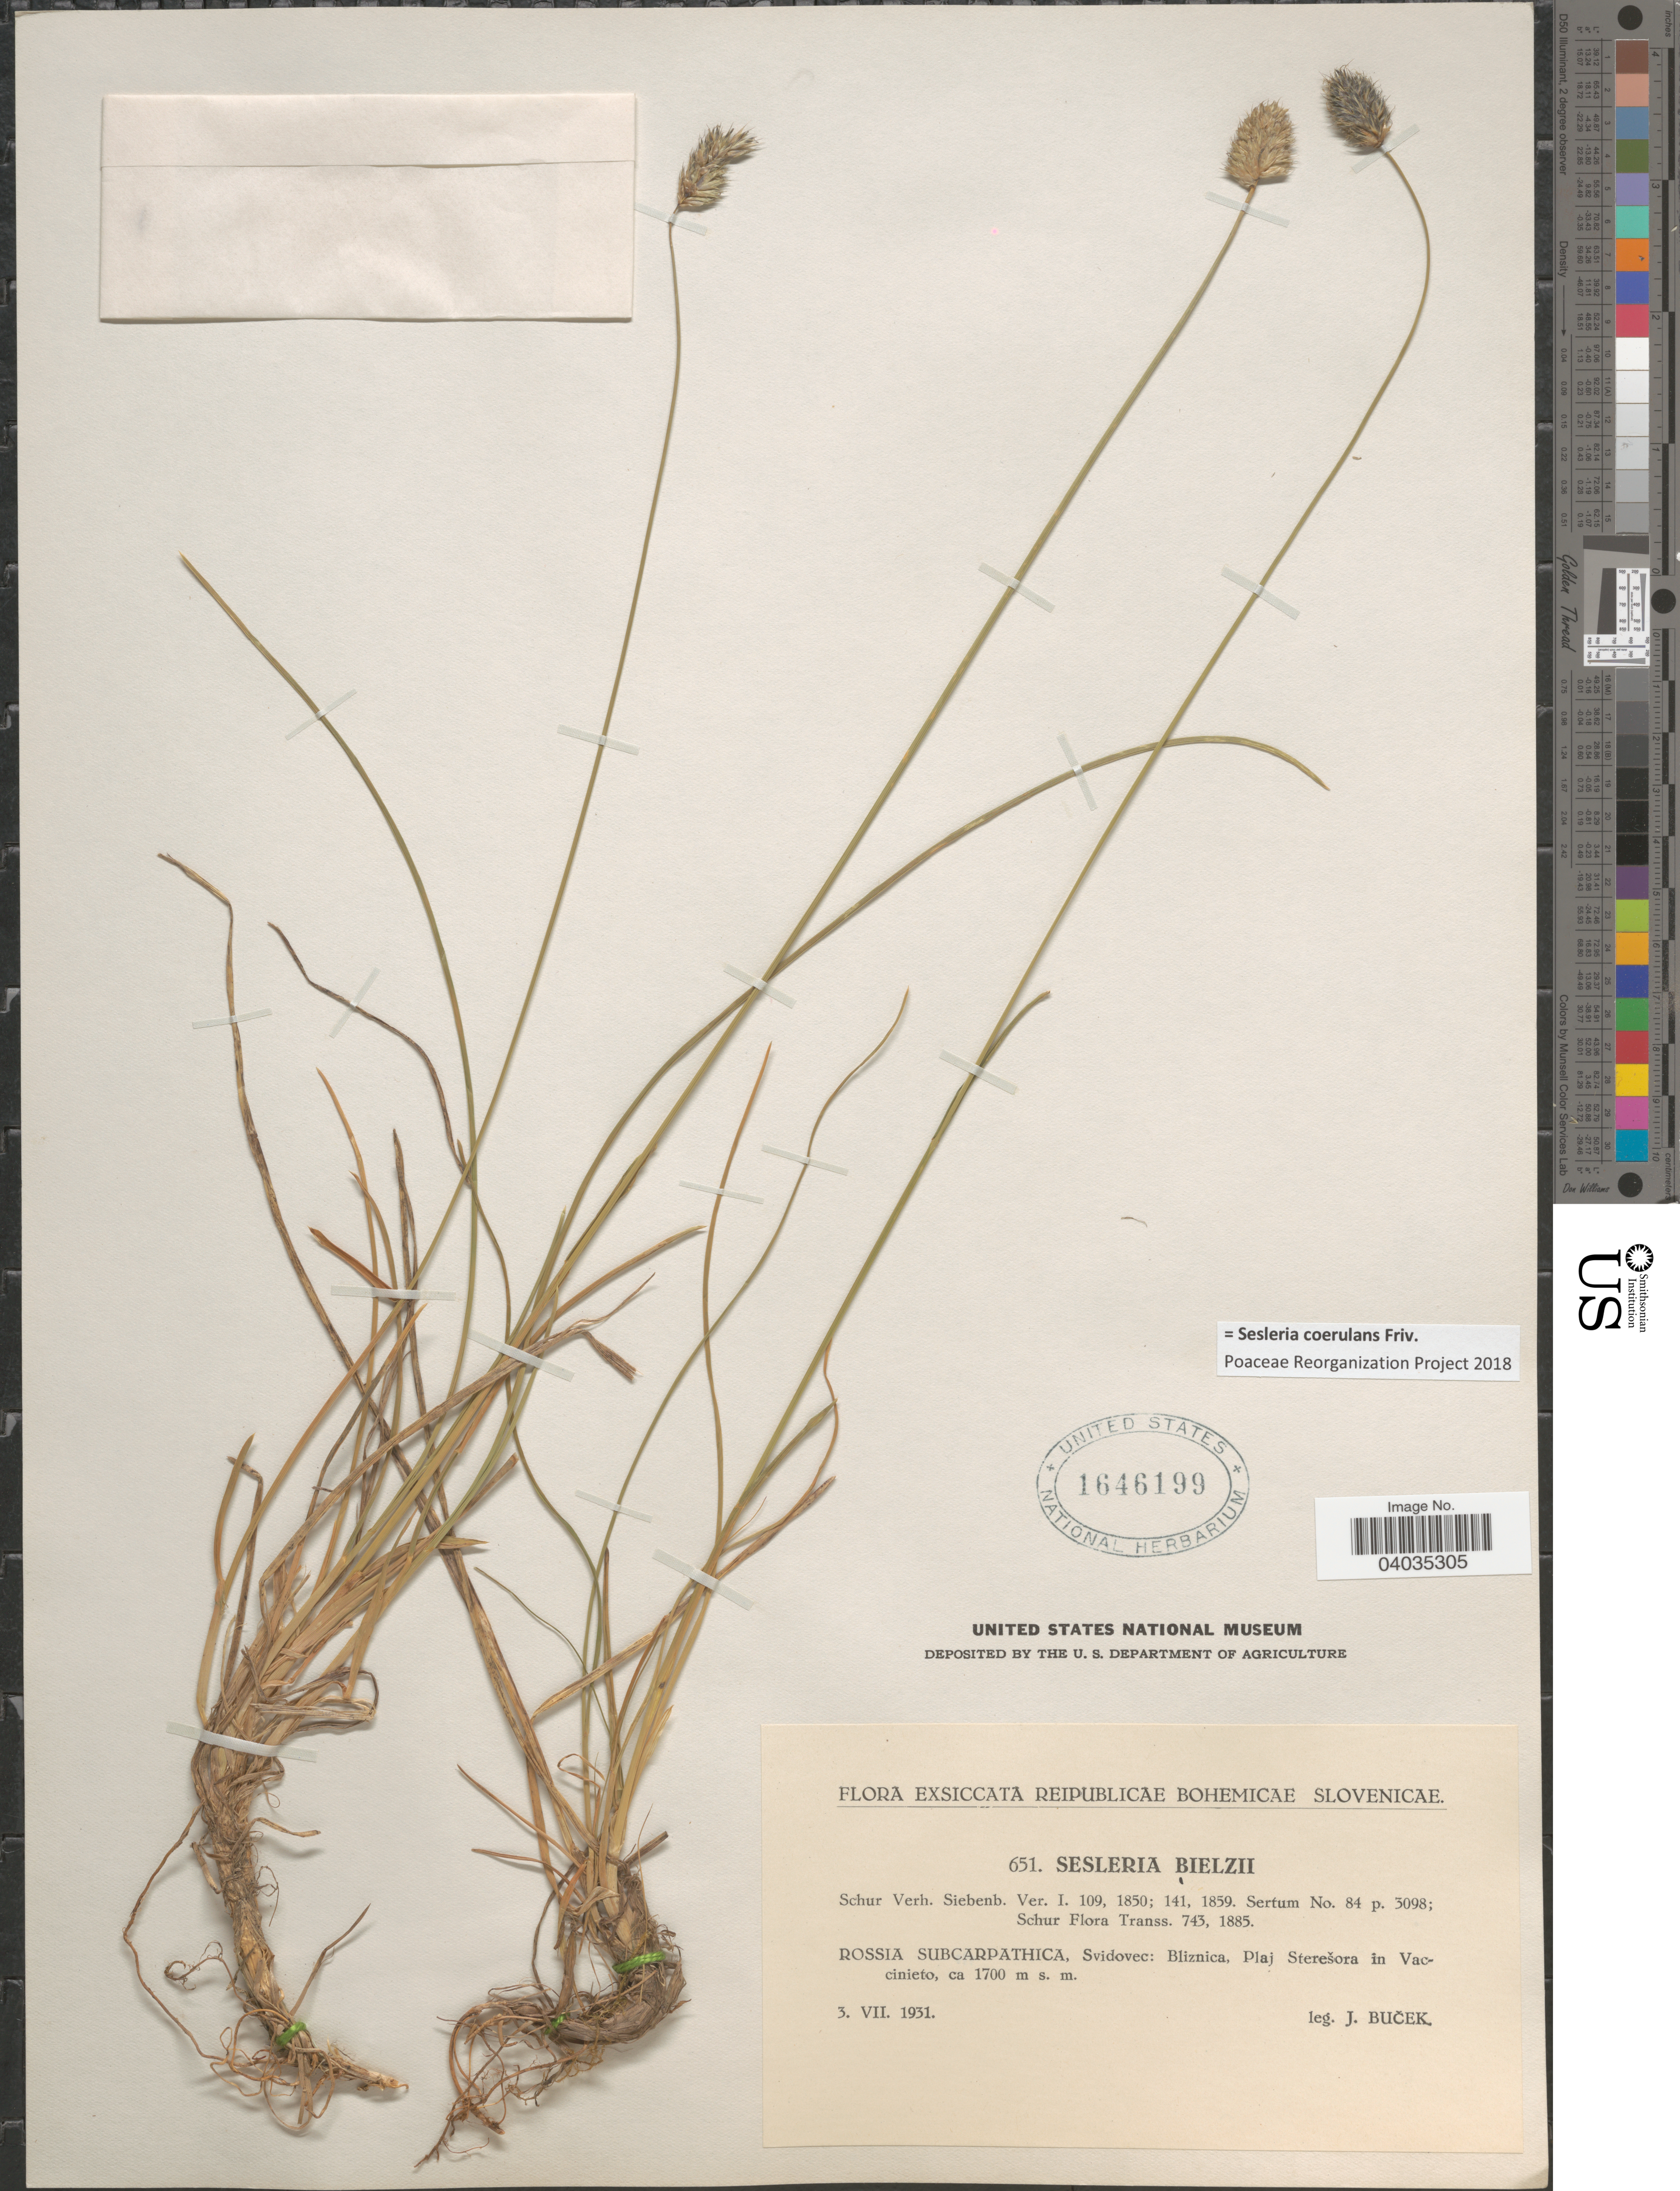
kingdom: Plantae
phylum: Tracheophyta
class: Liliopsida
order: Poales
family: Poaceae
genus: Sesleria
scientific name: Sesleria coerulans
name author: Friv.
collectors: J. Bucek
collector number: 651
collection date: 1931-07-03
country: Ukraine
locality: Reipublicae Bohemicae Slovenicae. Rossia Subcarpathica, Svidovec: Bliznica, Plaj Steresora in Vaccinieto.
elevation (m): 1700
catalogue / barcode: US 1646199